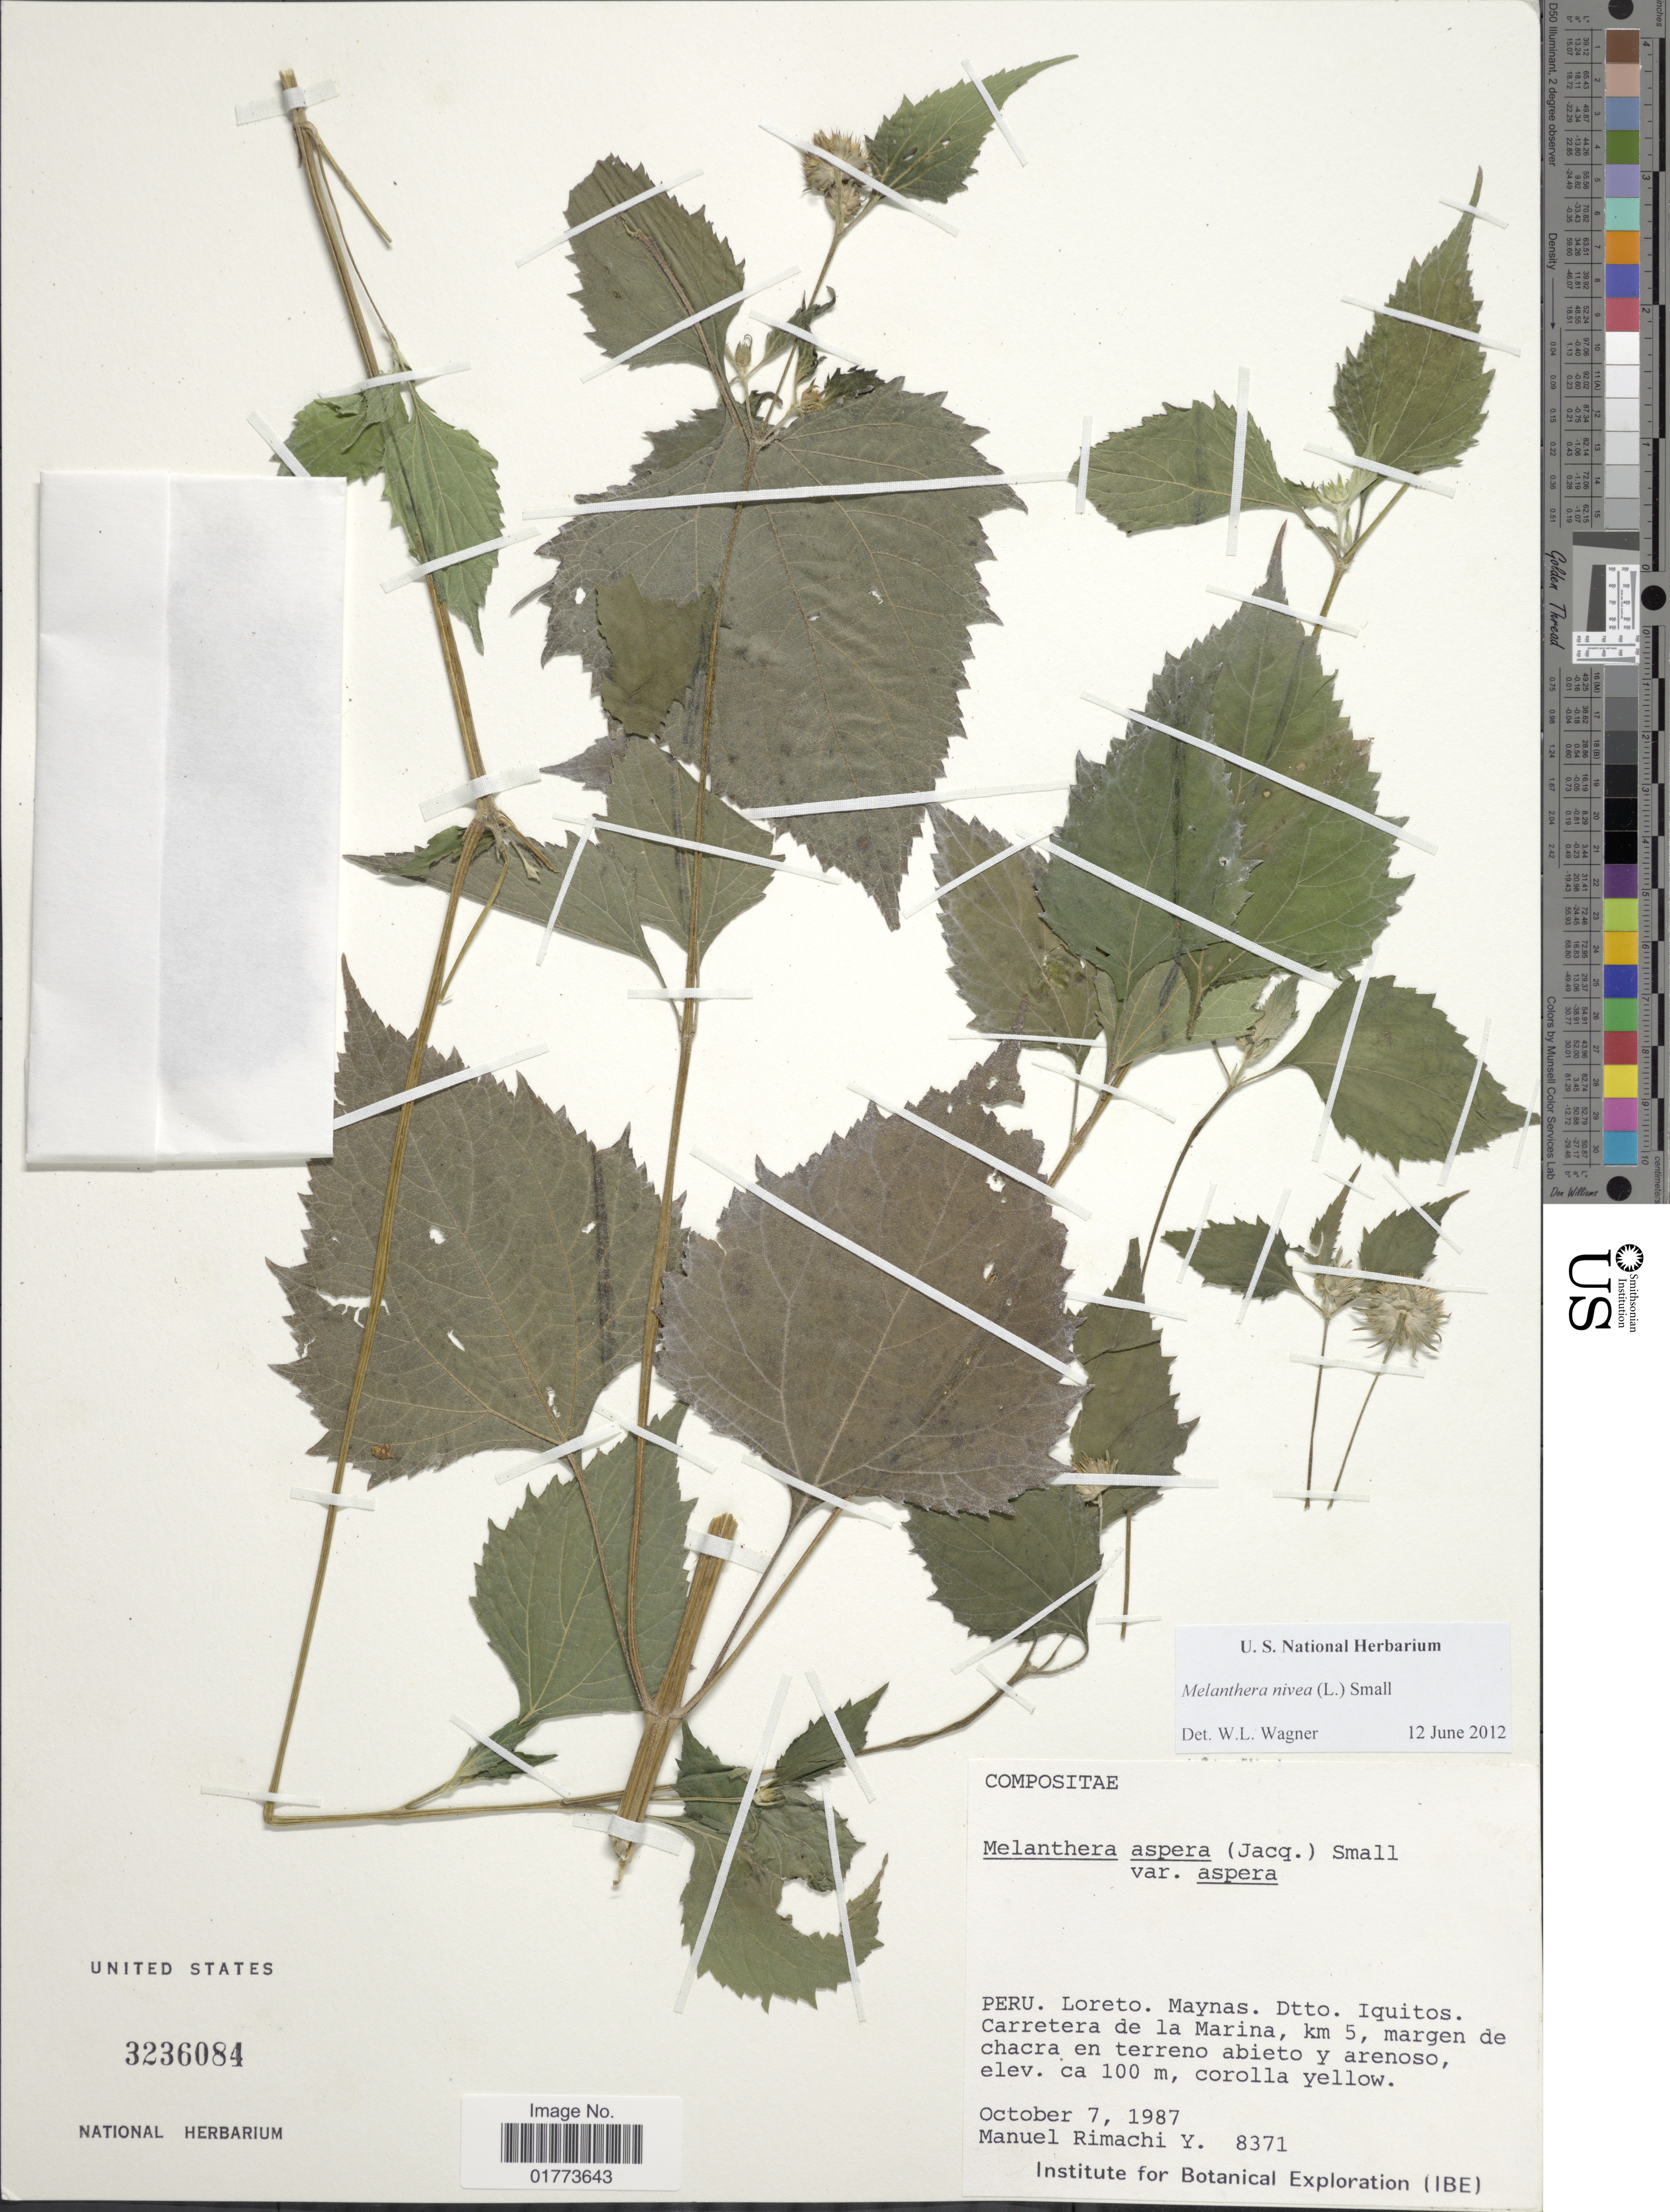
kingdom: Plantae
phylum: Tracheophyta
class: Magnoliopsida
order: Asterales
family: Asteraceae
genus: Melanthera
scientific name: Melanthera nivea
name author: (L.) Small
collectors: M. Rimachi Y.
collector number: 8371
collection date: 1987-10-07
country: Peru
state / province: Loreto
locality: Peru. Loreto. Maynas. Dtto. Iquitos. Carretera de la Marina, km 5,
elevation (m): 100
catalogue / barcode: US 3236084